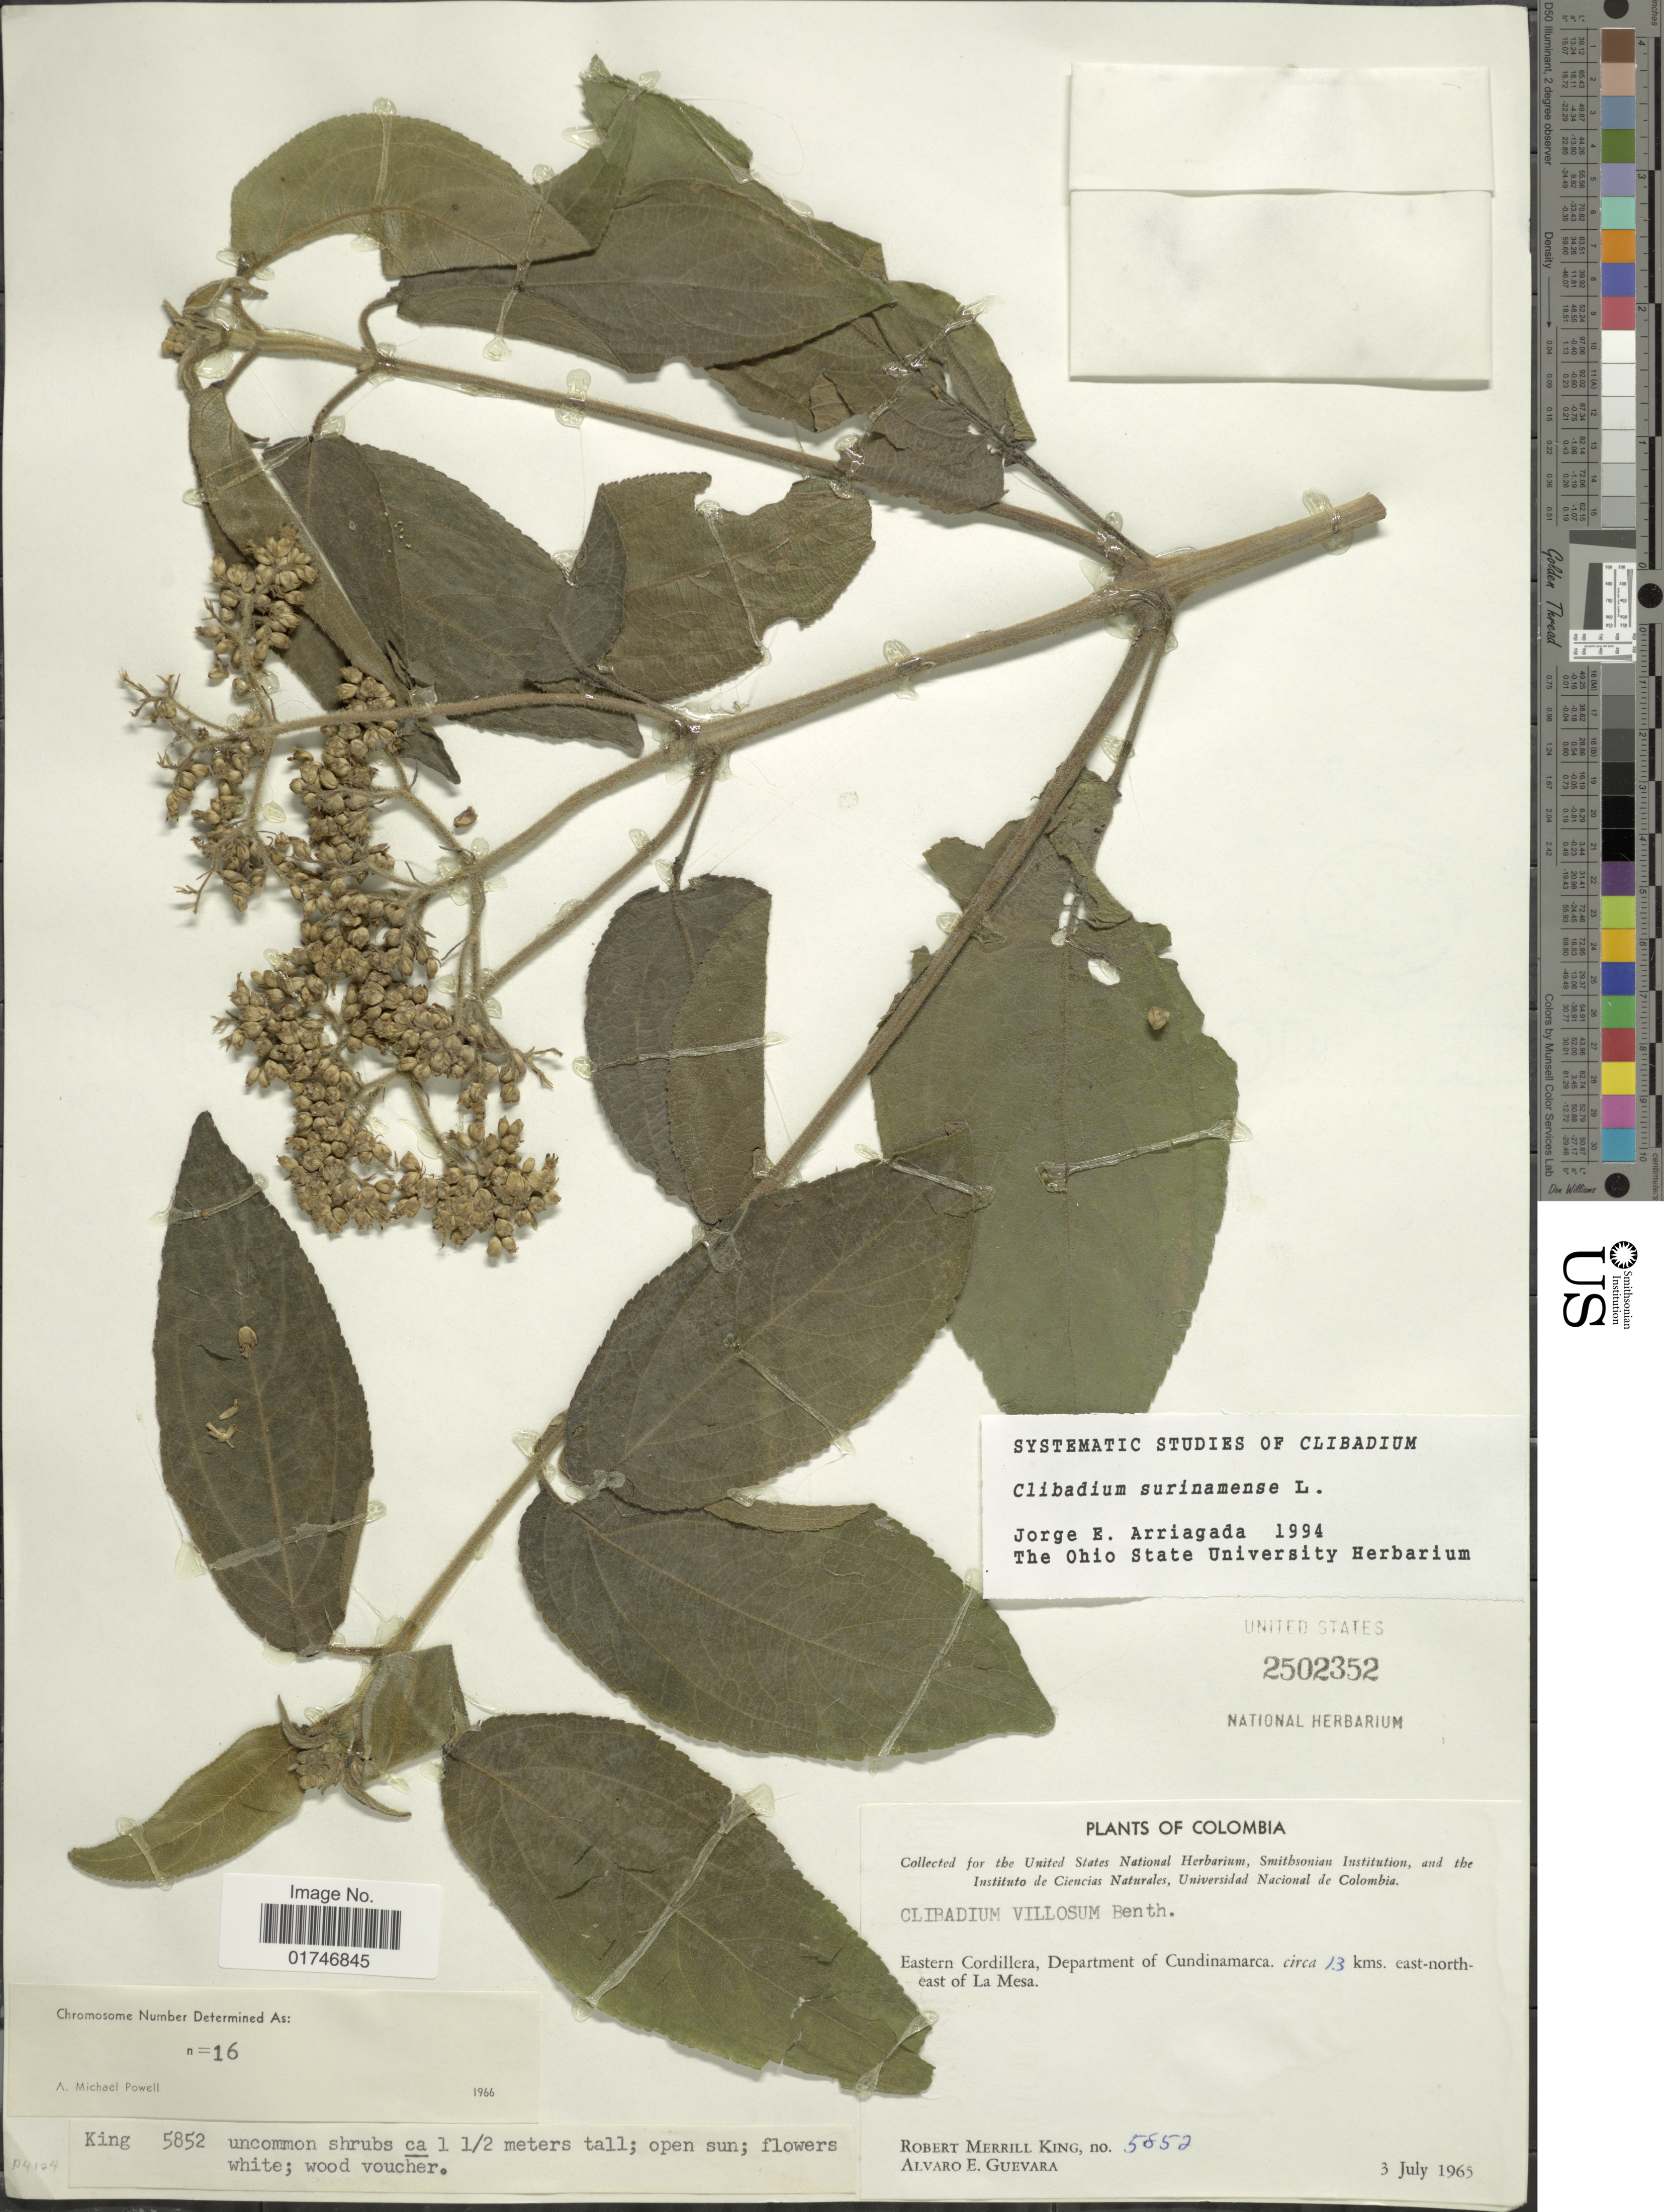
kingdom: Plantae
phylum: Tracheophyta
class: Magnoliopsida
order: Asterales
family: Asteraceae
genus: Clibadium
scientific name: Clibadium surinamense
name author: L.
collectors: R. M. King & A. E. Guevara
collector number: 5852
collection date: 1965-07-03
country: Colombia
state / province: Cundinamarca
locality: Eastern Cordillera, Department of Cundinamarca, circa 13 kms. east-north-east of La Mesa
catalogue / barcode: US 2502352